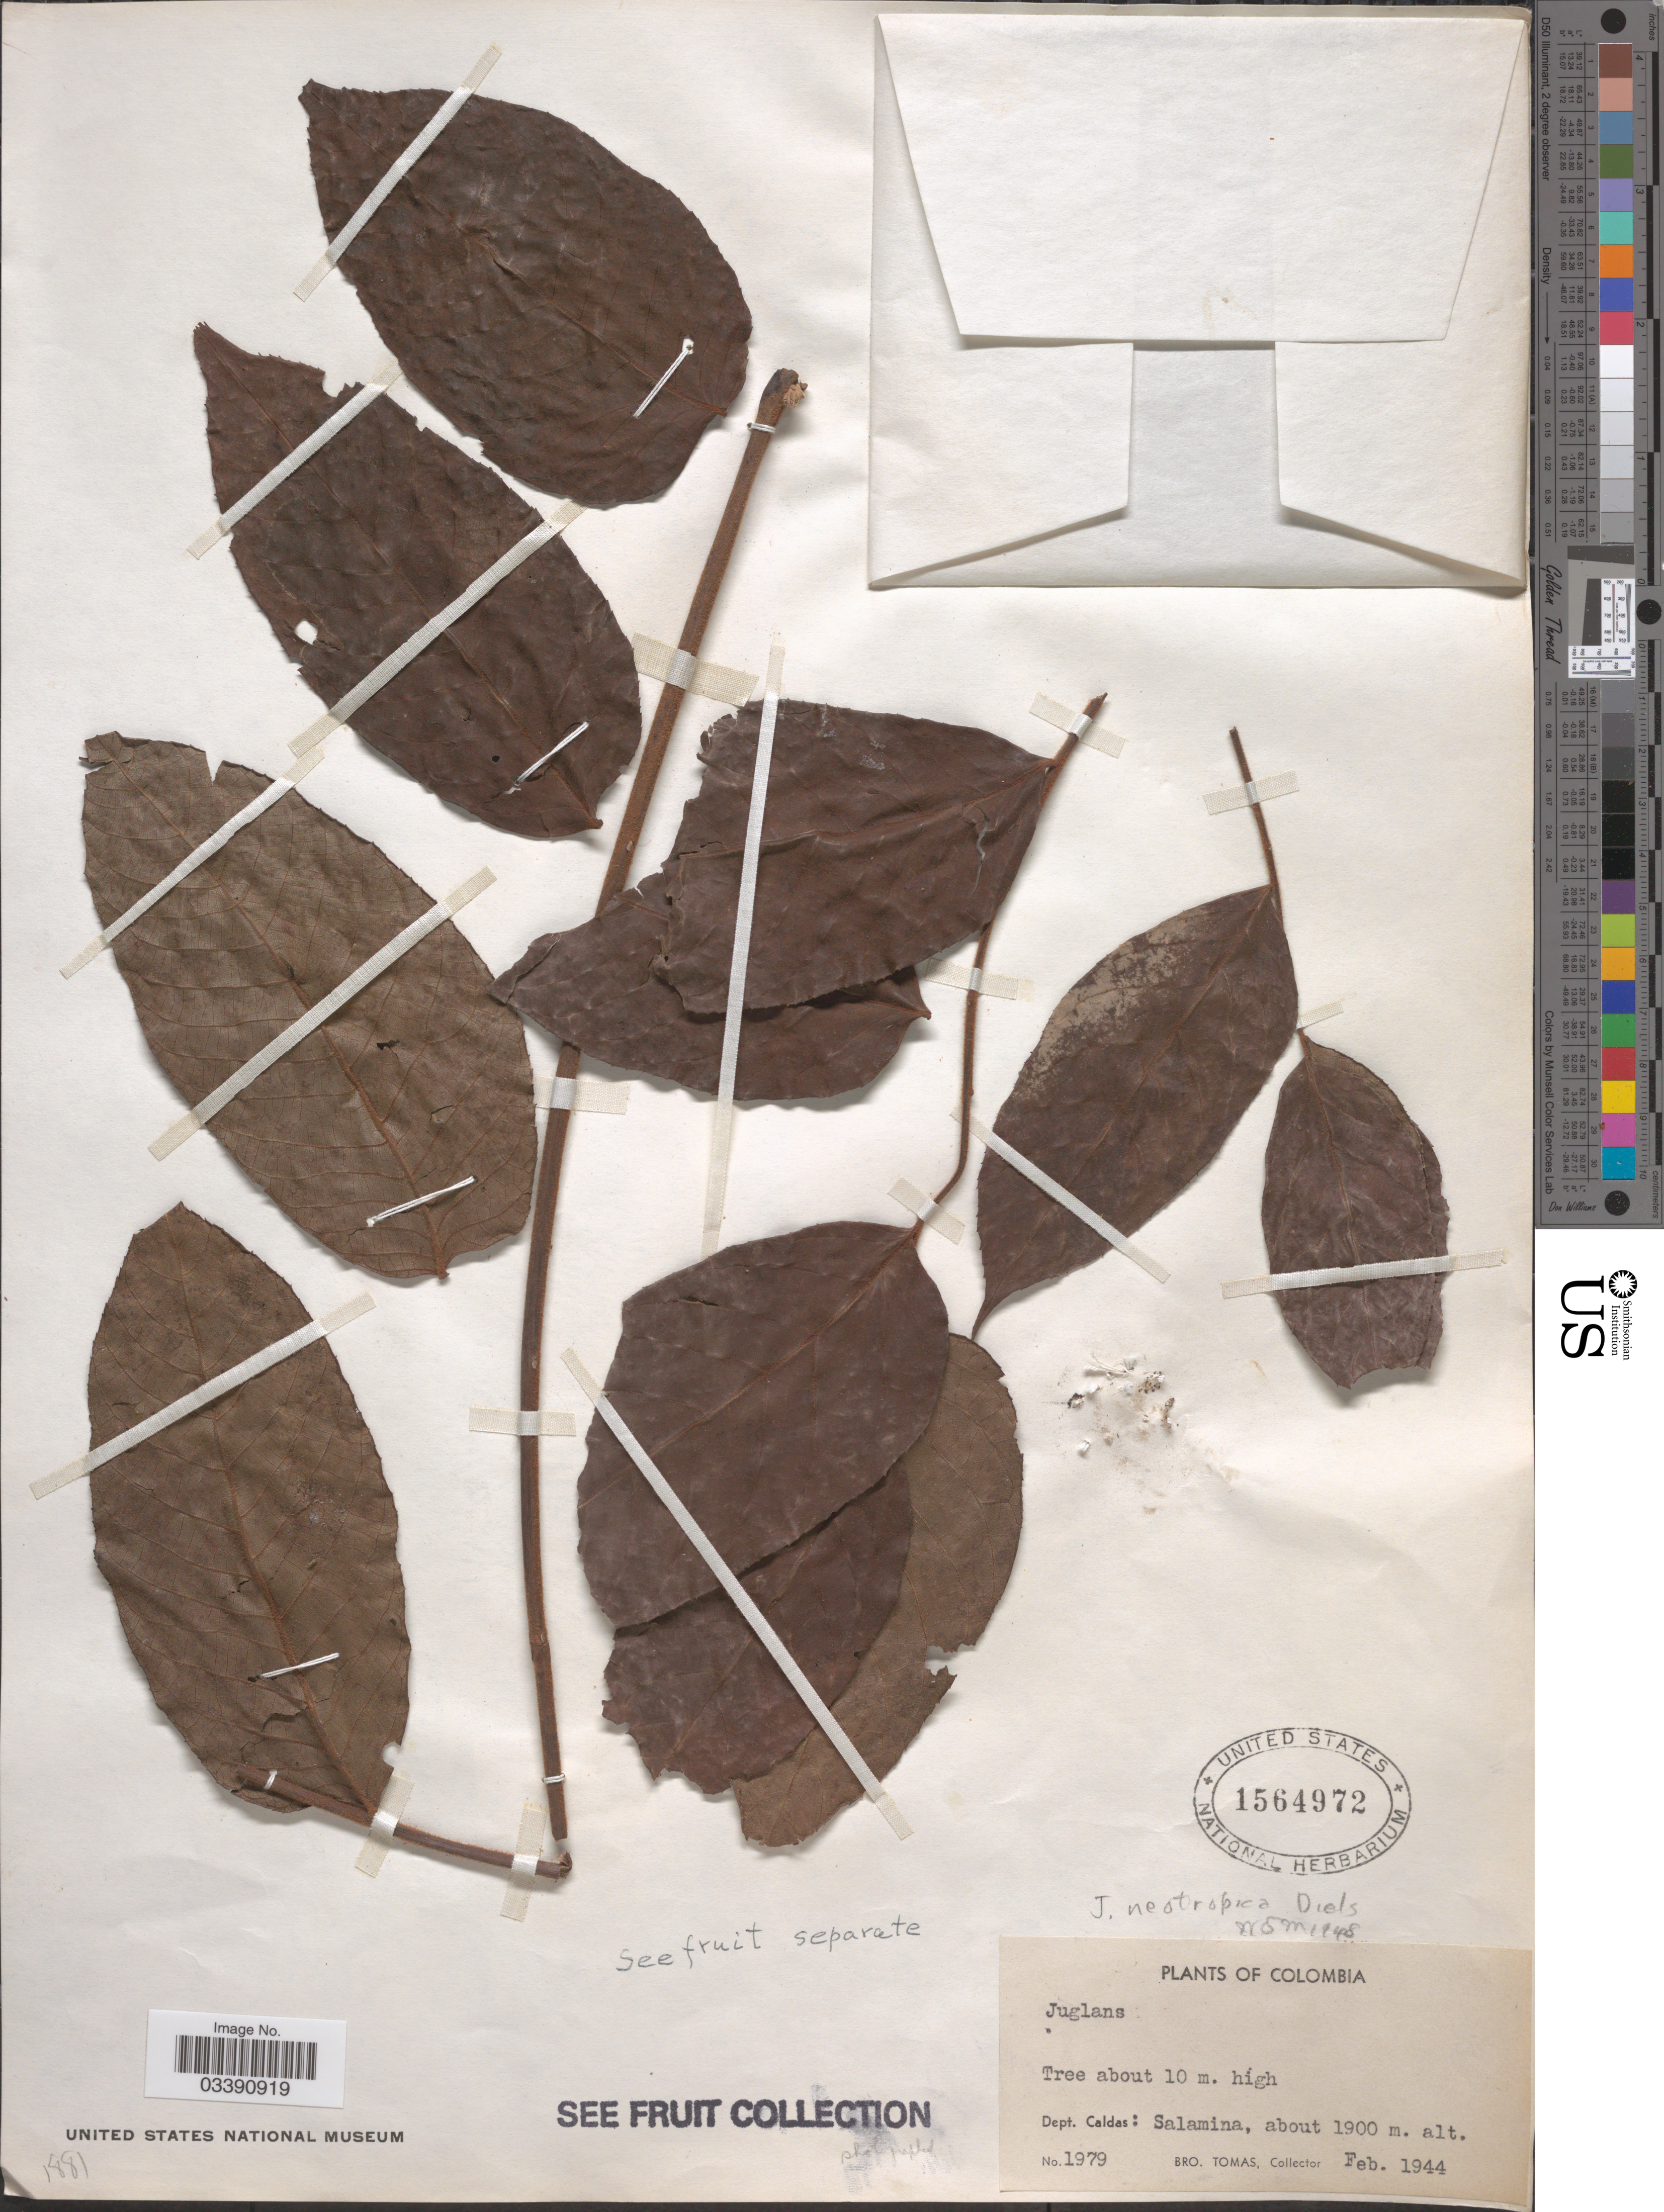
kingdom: Plantae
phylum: Tracheophyta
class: Magnoliopsida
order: Fagales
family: Juglandaceae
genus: Juglans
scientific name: Juglans neotropica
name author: Diels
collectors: Bro. A. Tomas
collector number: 1979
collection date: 1944-02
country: Colombia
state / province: Caldas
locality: Dept. Caldas: Salamina.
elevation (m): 1900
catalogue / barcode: US 1564972